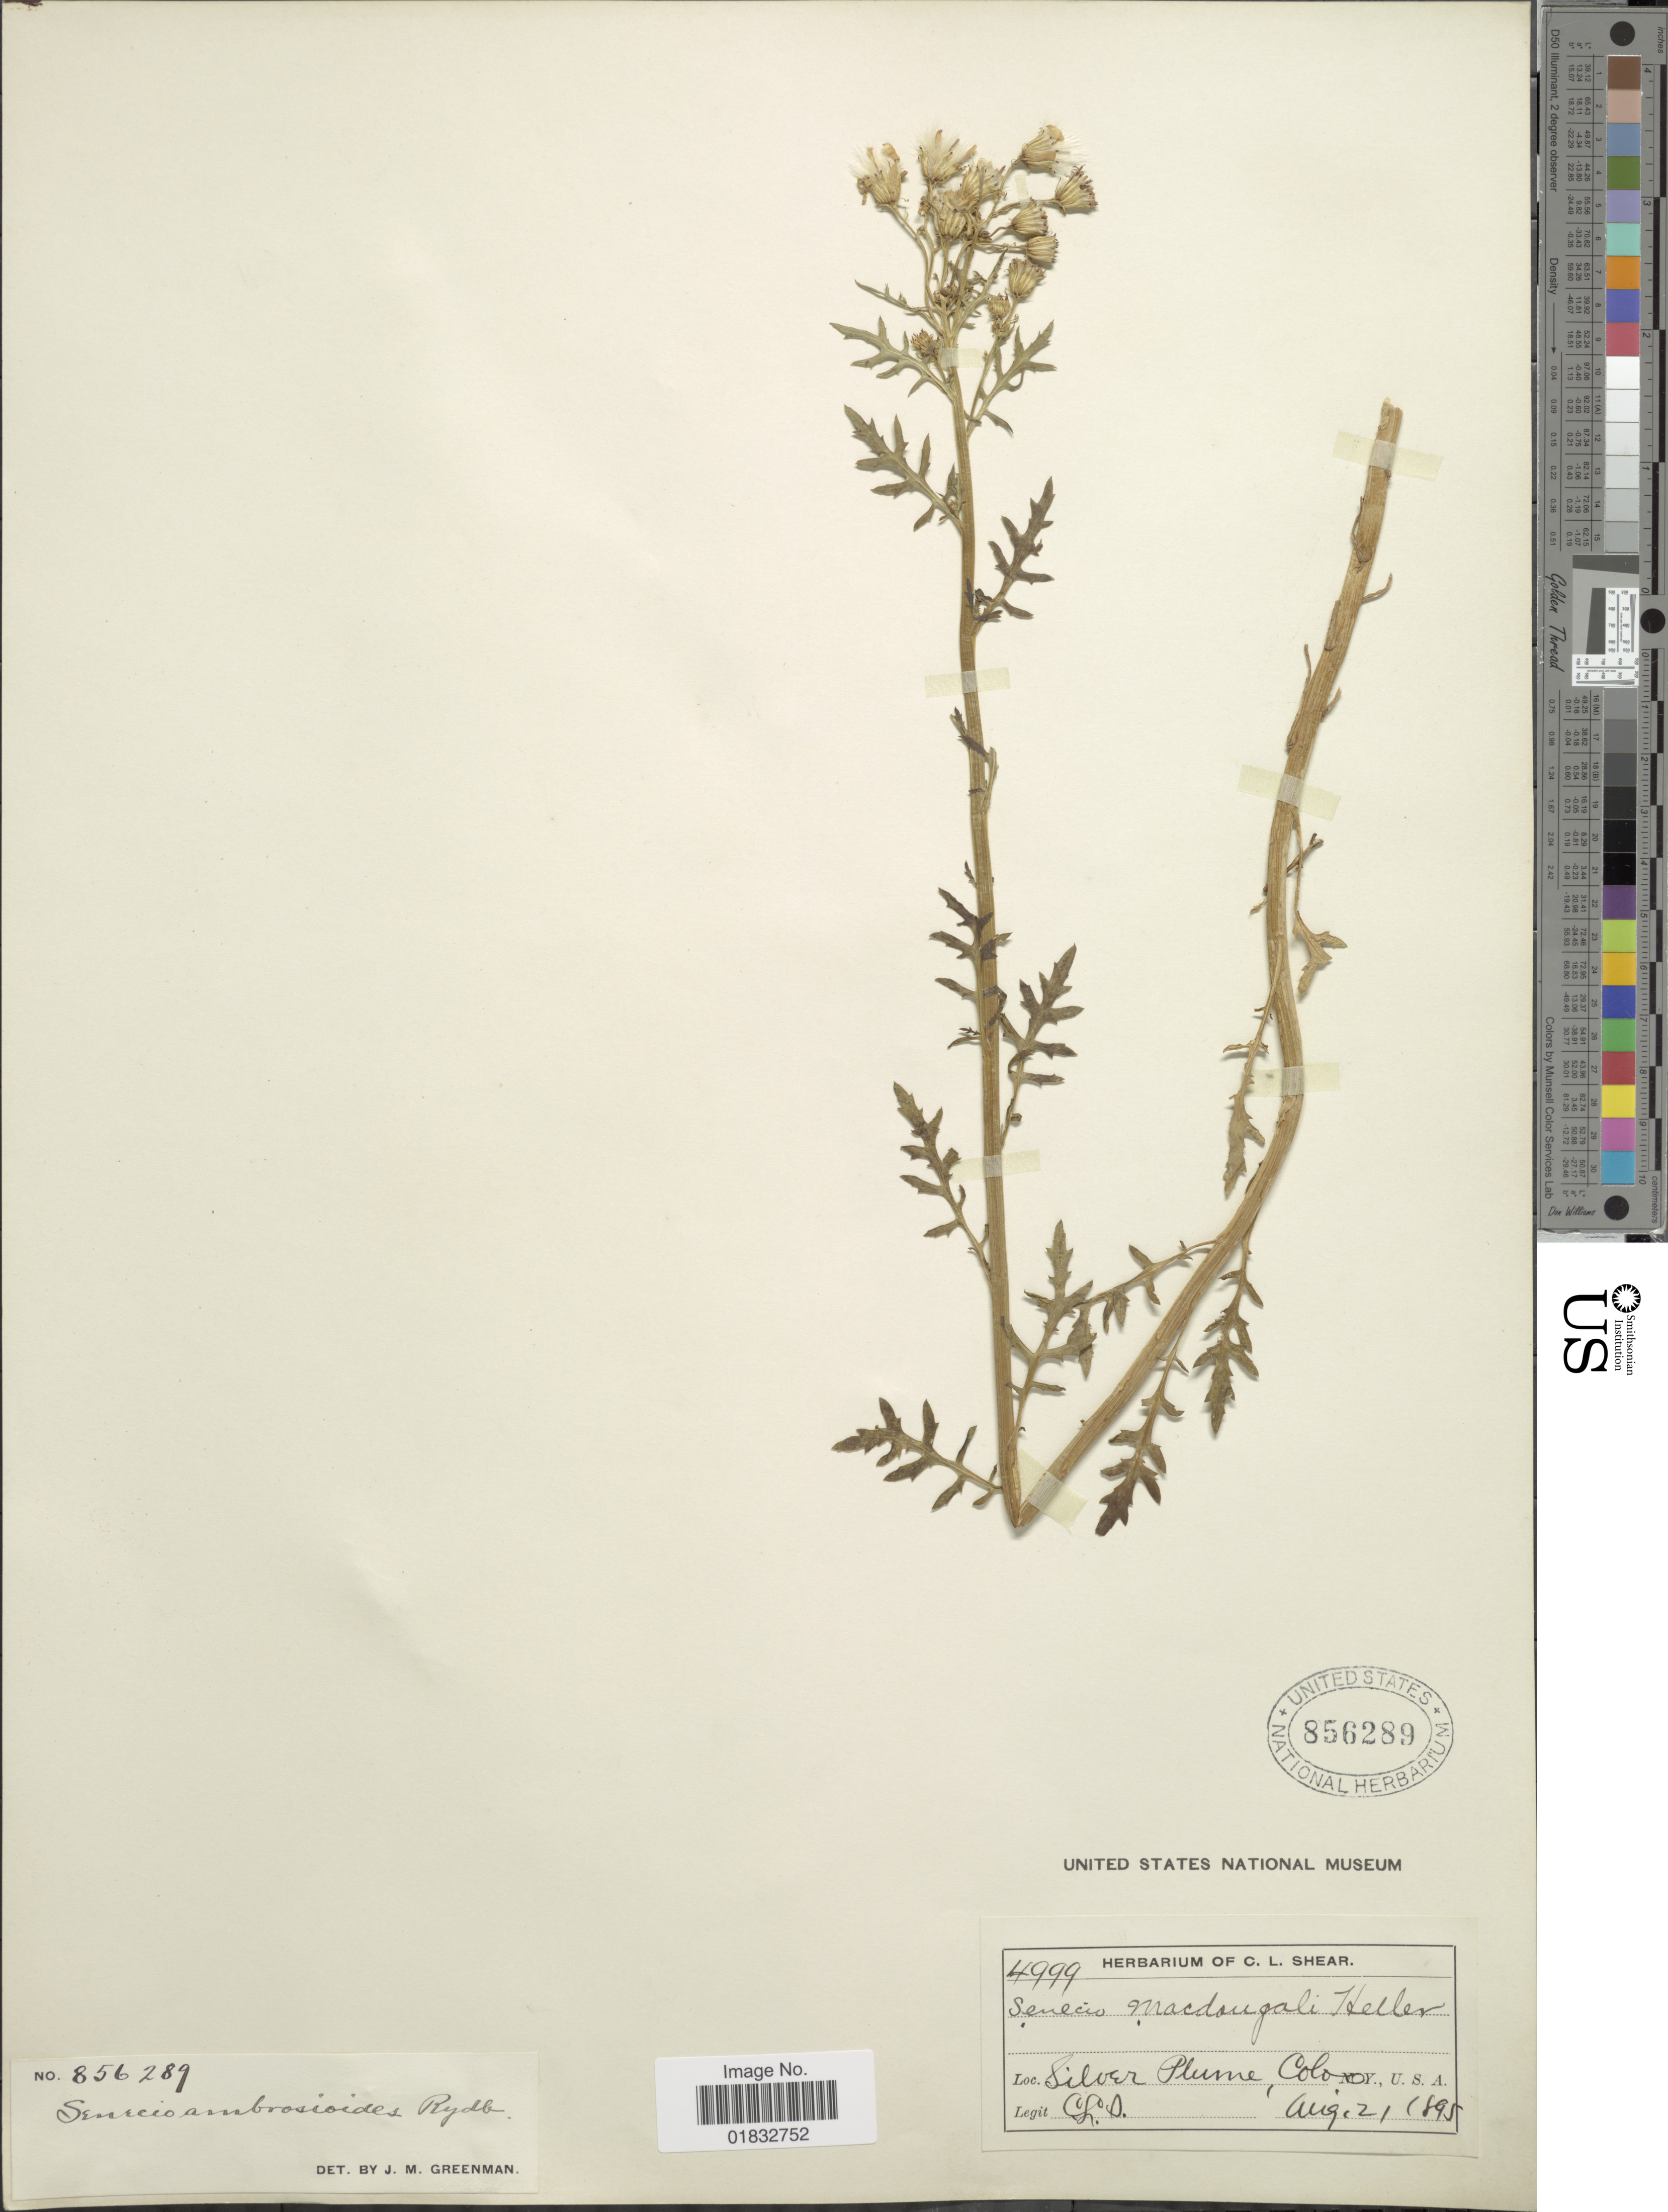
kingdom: Plantae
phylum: Tracheophyta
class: Magnoliopsida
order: Asterales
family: Asteraceae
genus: Senecio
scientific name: Senecio eremophilus var. kingii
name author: (Rydb.) Greenm.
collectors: C. L. Shear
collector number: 4999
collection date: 1895-08-21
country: United States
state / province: Colorado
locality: Silver Plume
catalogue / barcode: US 856289